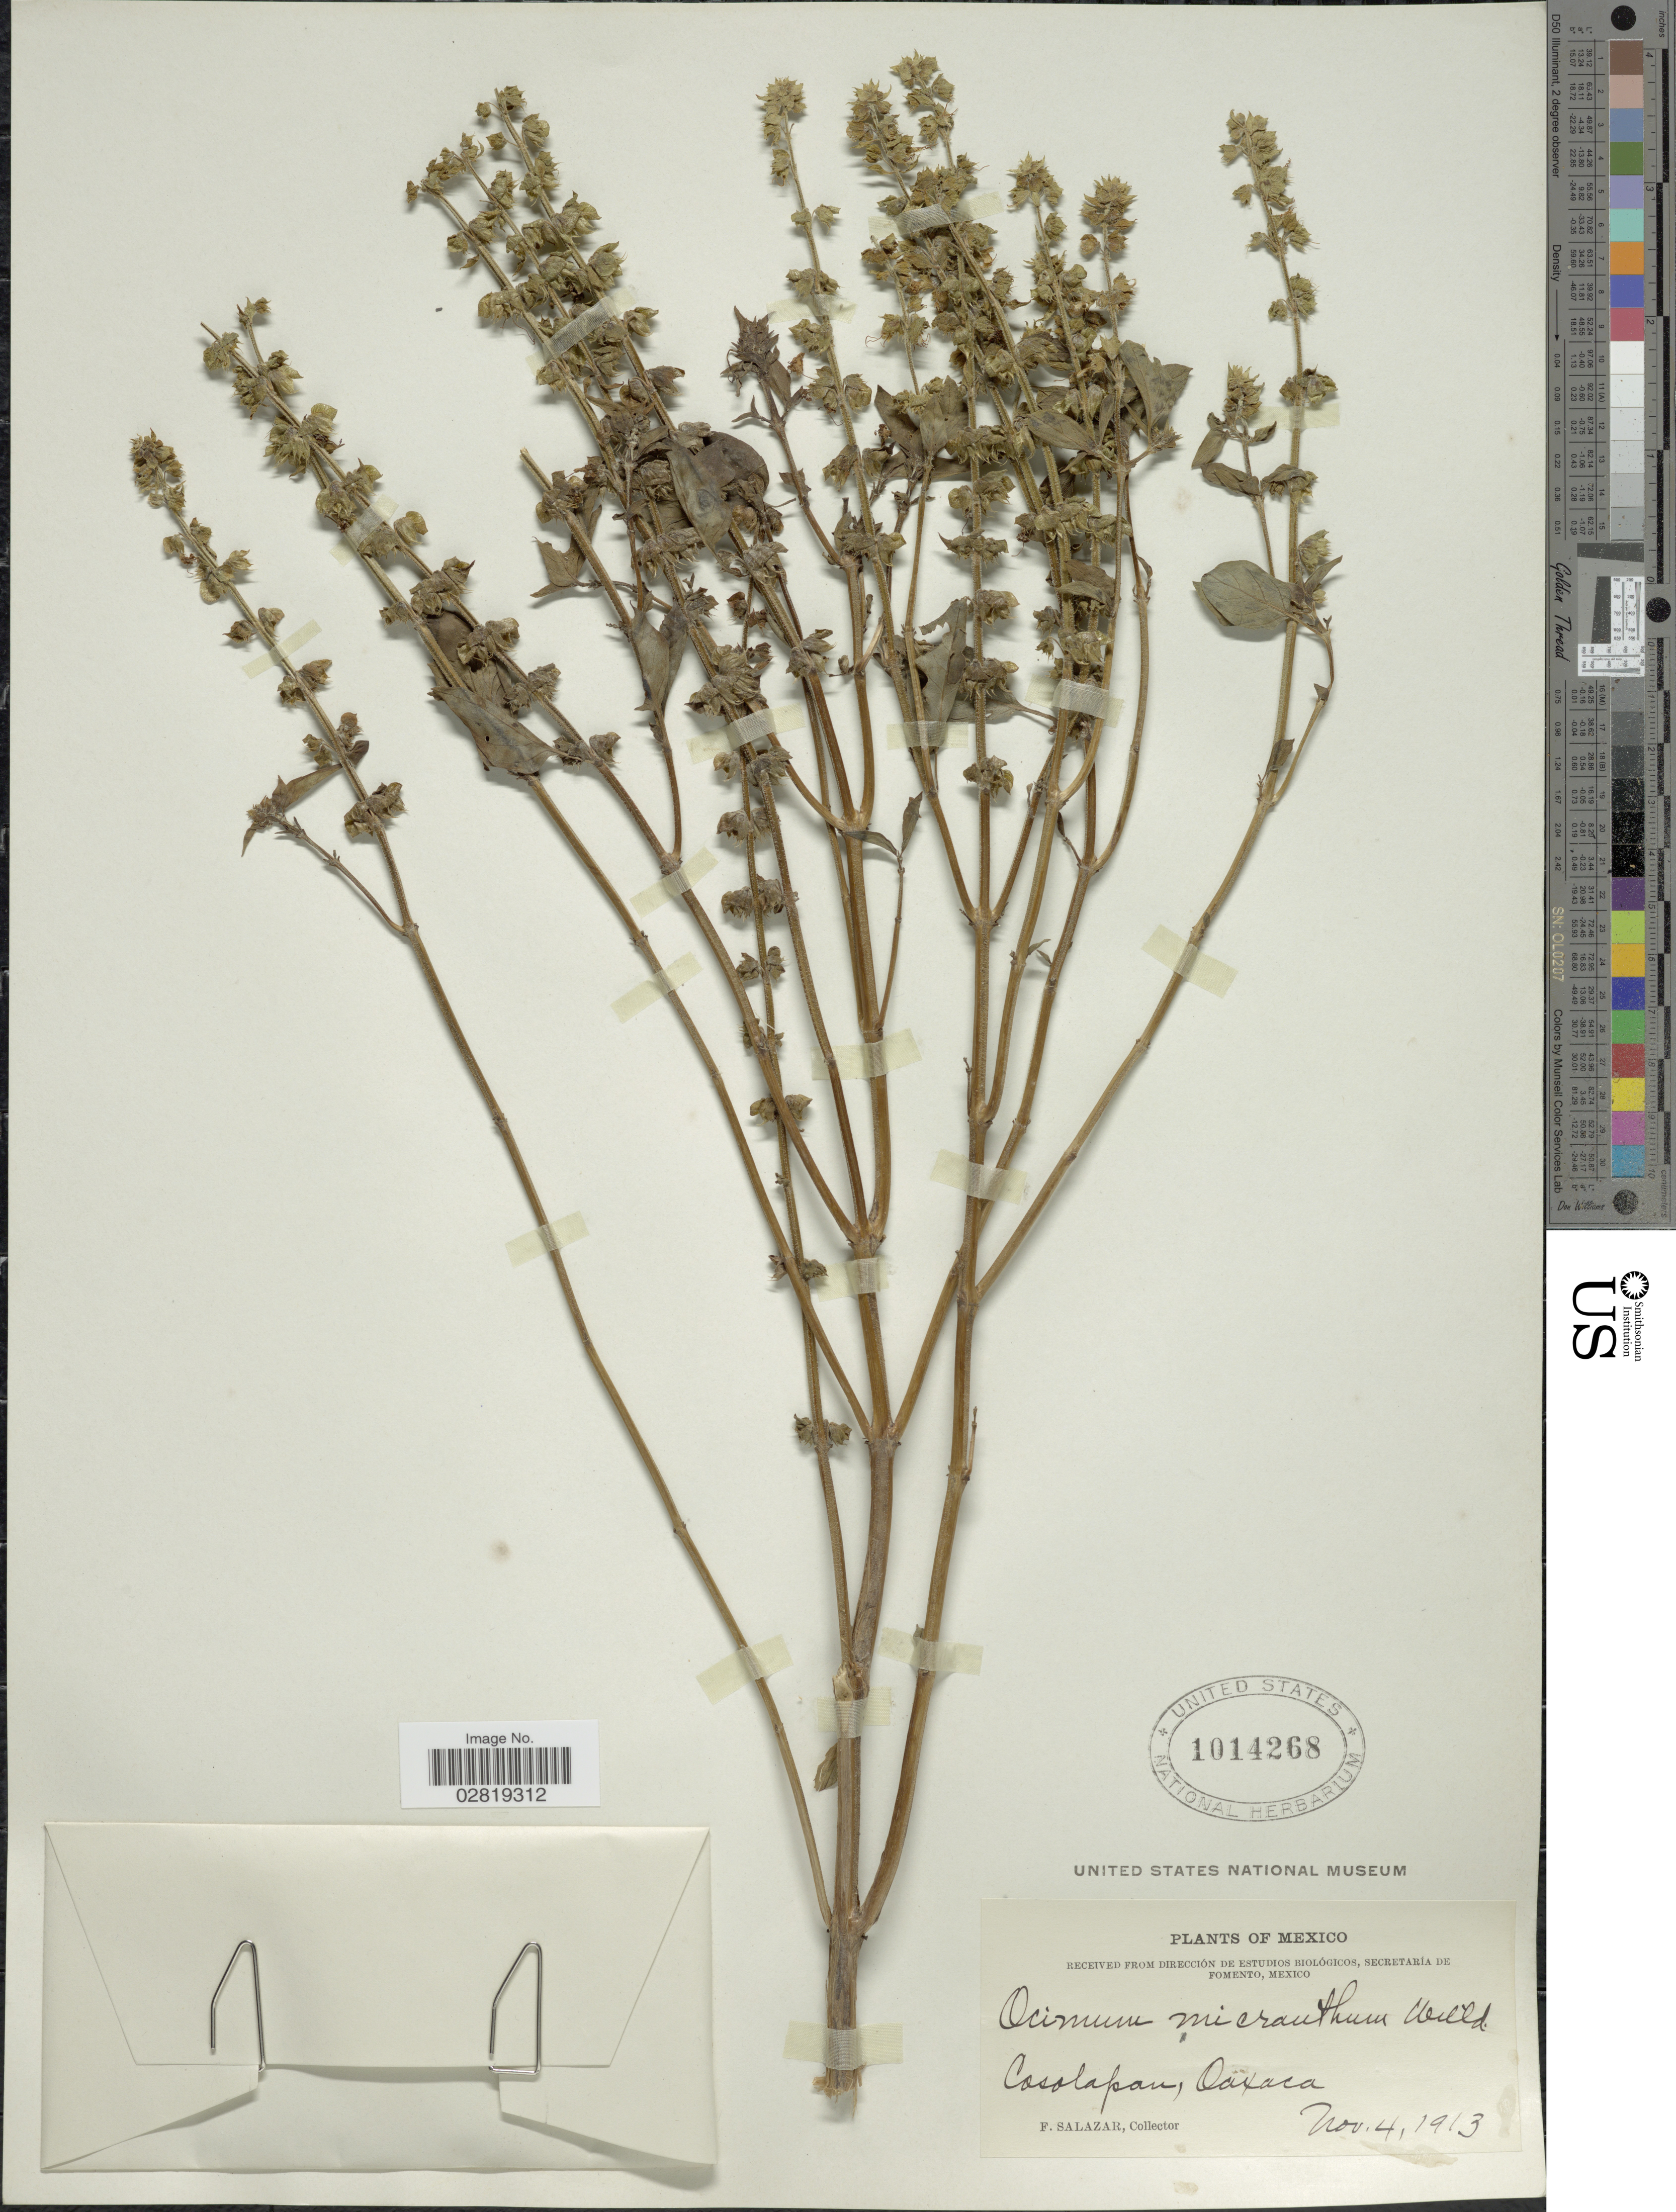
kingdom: Plantae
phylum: Tracheophyta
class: Magnoliopsida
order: Lamiales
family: Lamiaceae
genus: Ocimum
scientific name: Ocimum campechianum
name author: Mill.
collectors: F. Salazar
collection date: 1913-11-04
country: Mexico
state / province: Oaxaca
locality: Cosolapan.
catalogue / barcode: US 1014268